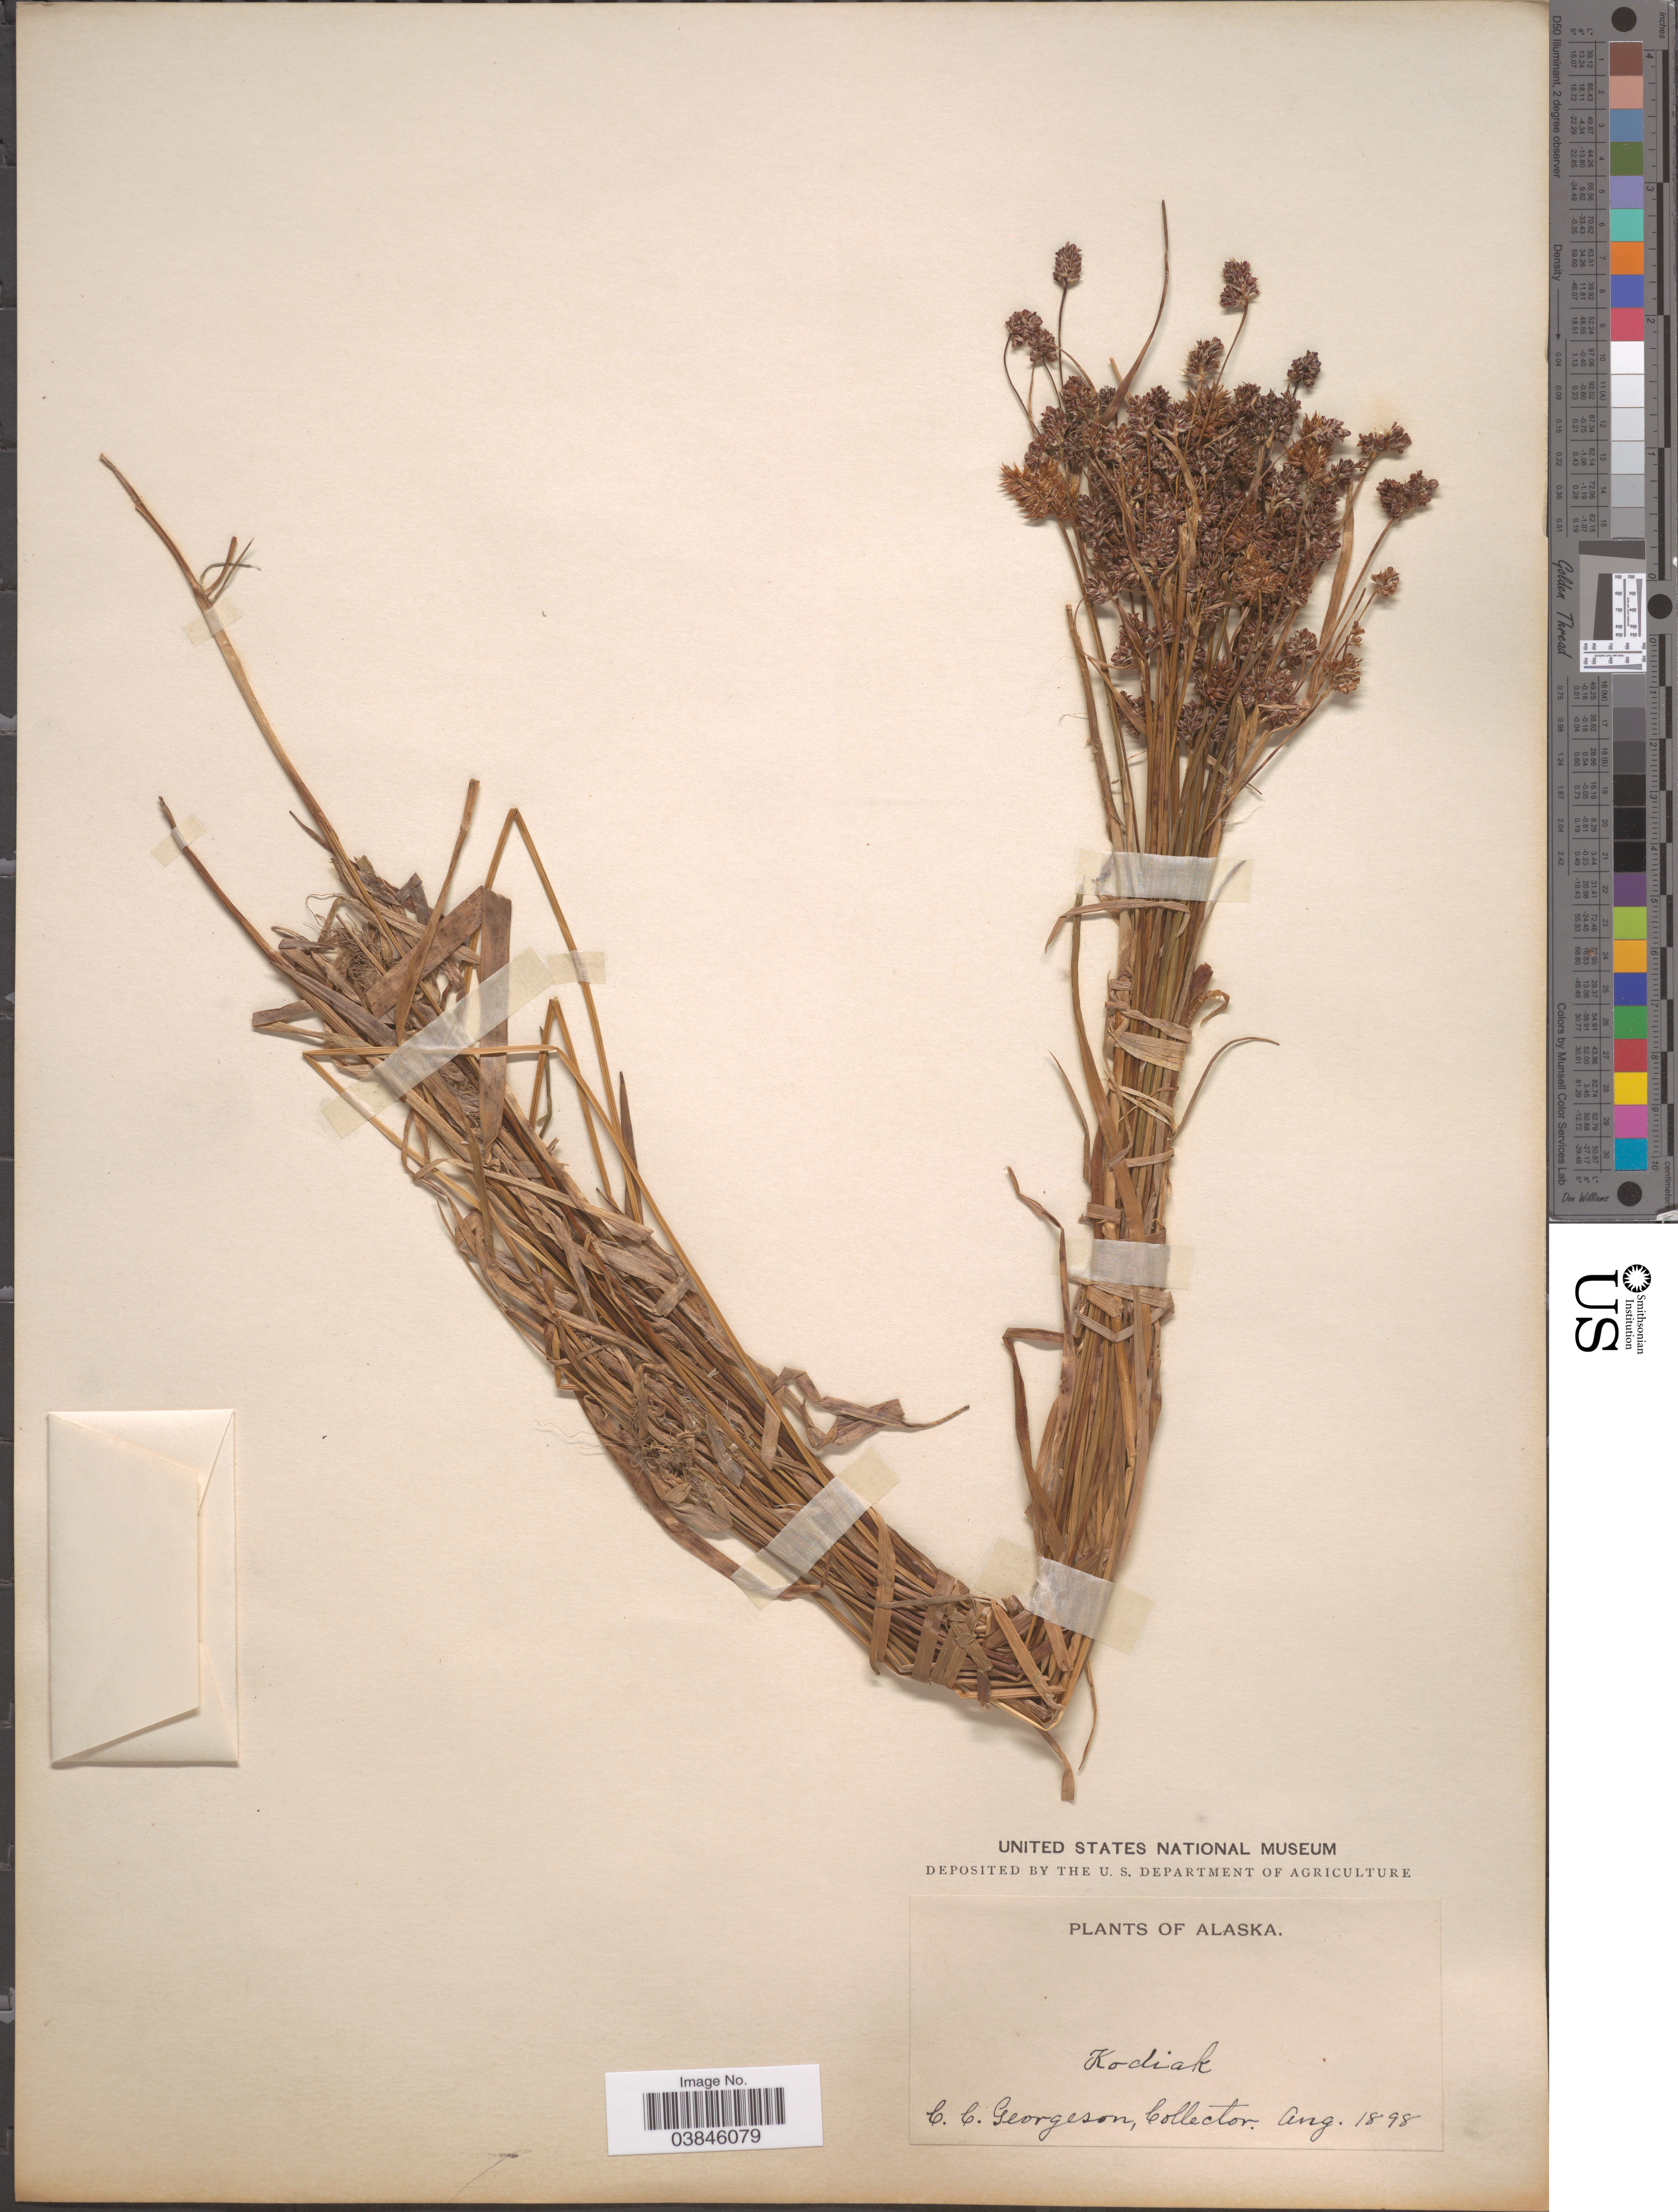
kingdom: Plantae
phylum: Tracheophyta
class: Liliopsida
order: Poales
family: Juncaceae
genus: Luzula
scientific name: Luzula multiflora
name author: (Ehrh.) Lej.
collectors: C. Georgeson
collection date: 1898-08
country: United States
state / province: Alaska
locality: Kodiak.